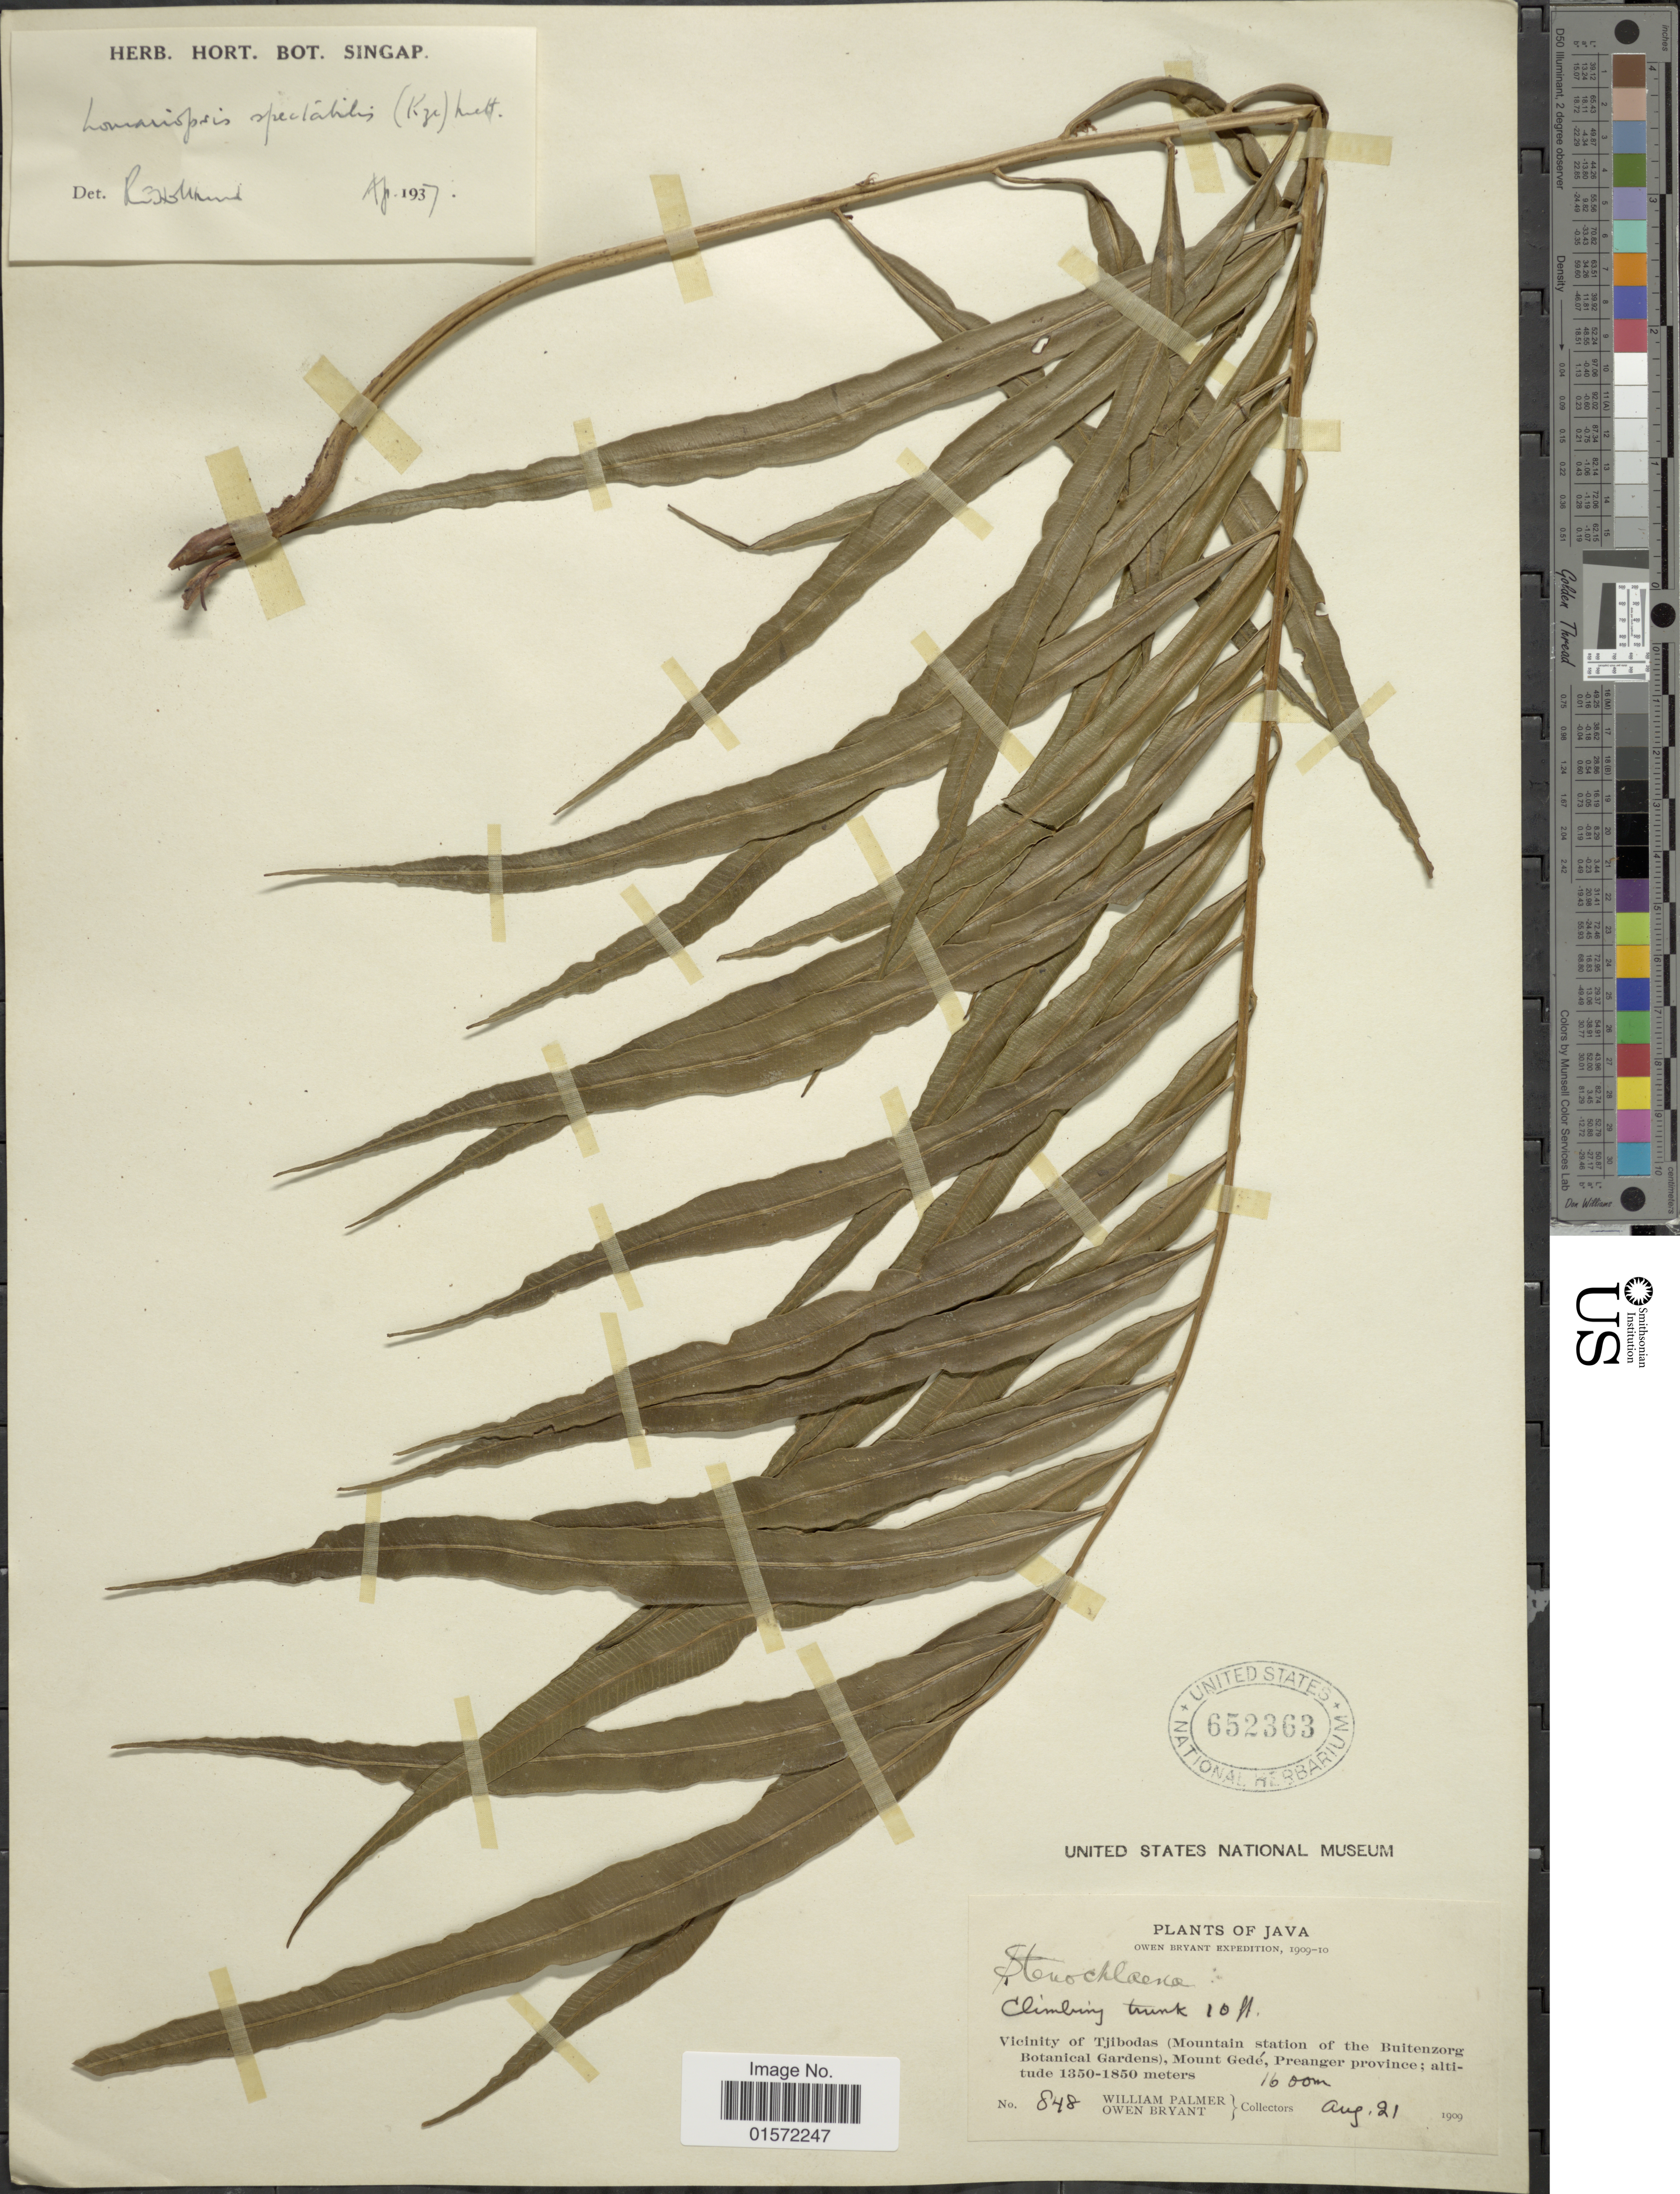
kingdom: Plantae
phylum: Tracheophyta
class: Polypodiopsida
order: Polypodiales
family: Lomariopsidaceae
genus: Lomariopsis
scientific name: Lomariopsis spectabilis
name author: (Kunze) Mett.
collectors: W. Palmer & O. Bryant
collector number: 848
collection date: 1909-08-21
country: Indonesia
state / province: Java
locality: Vicinity of Tjibodas (Mountain station of the Buitenzorg Botanical Gardens), Mount Gedé, Preanger province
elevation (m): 1600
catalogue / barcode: US 652363